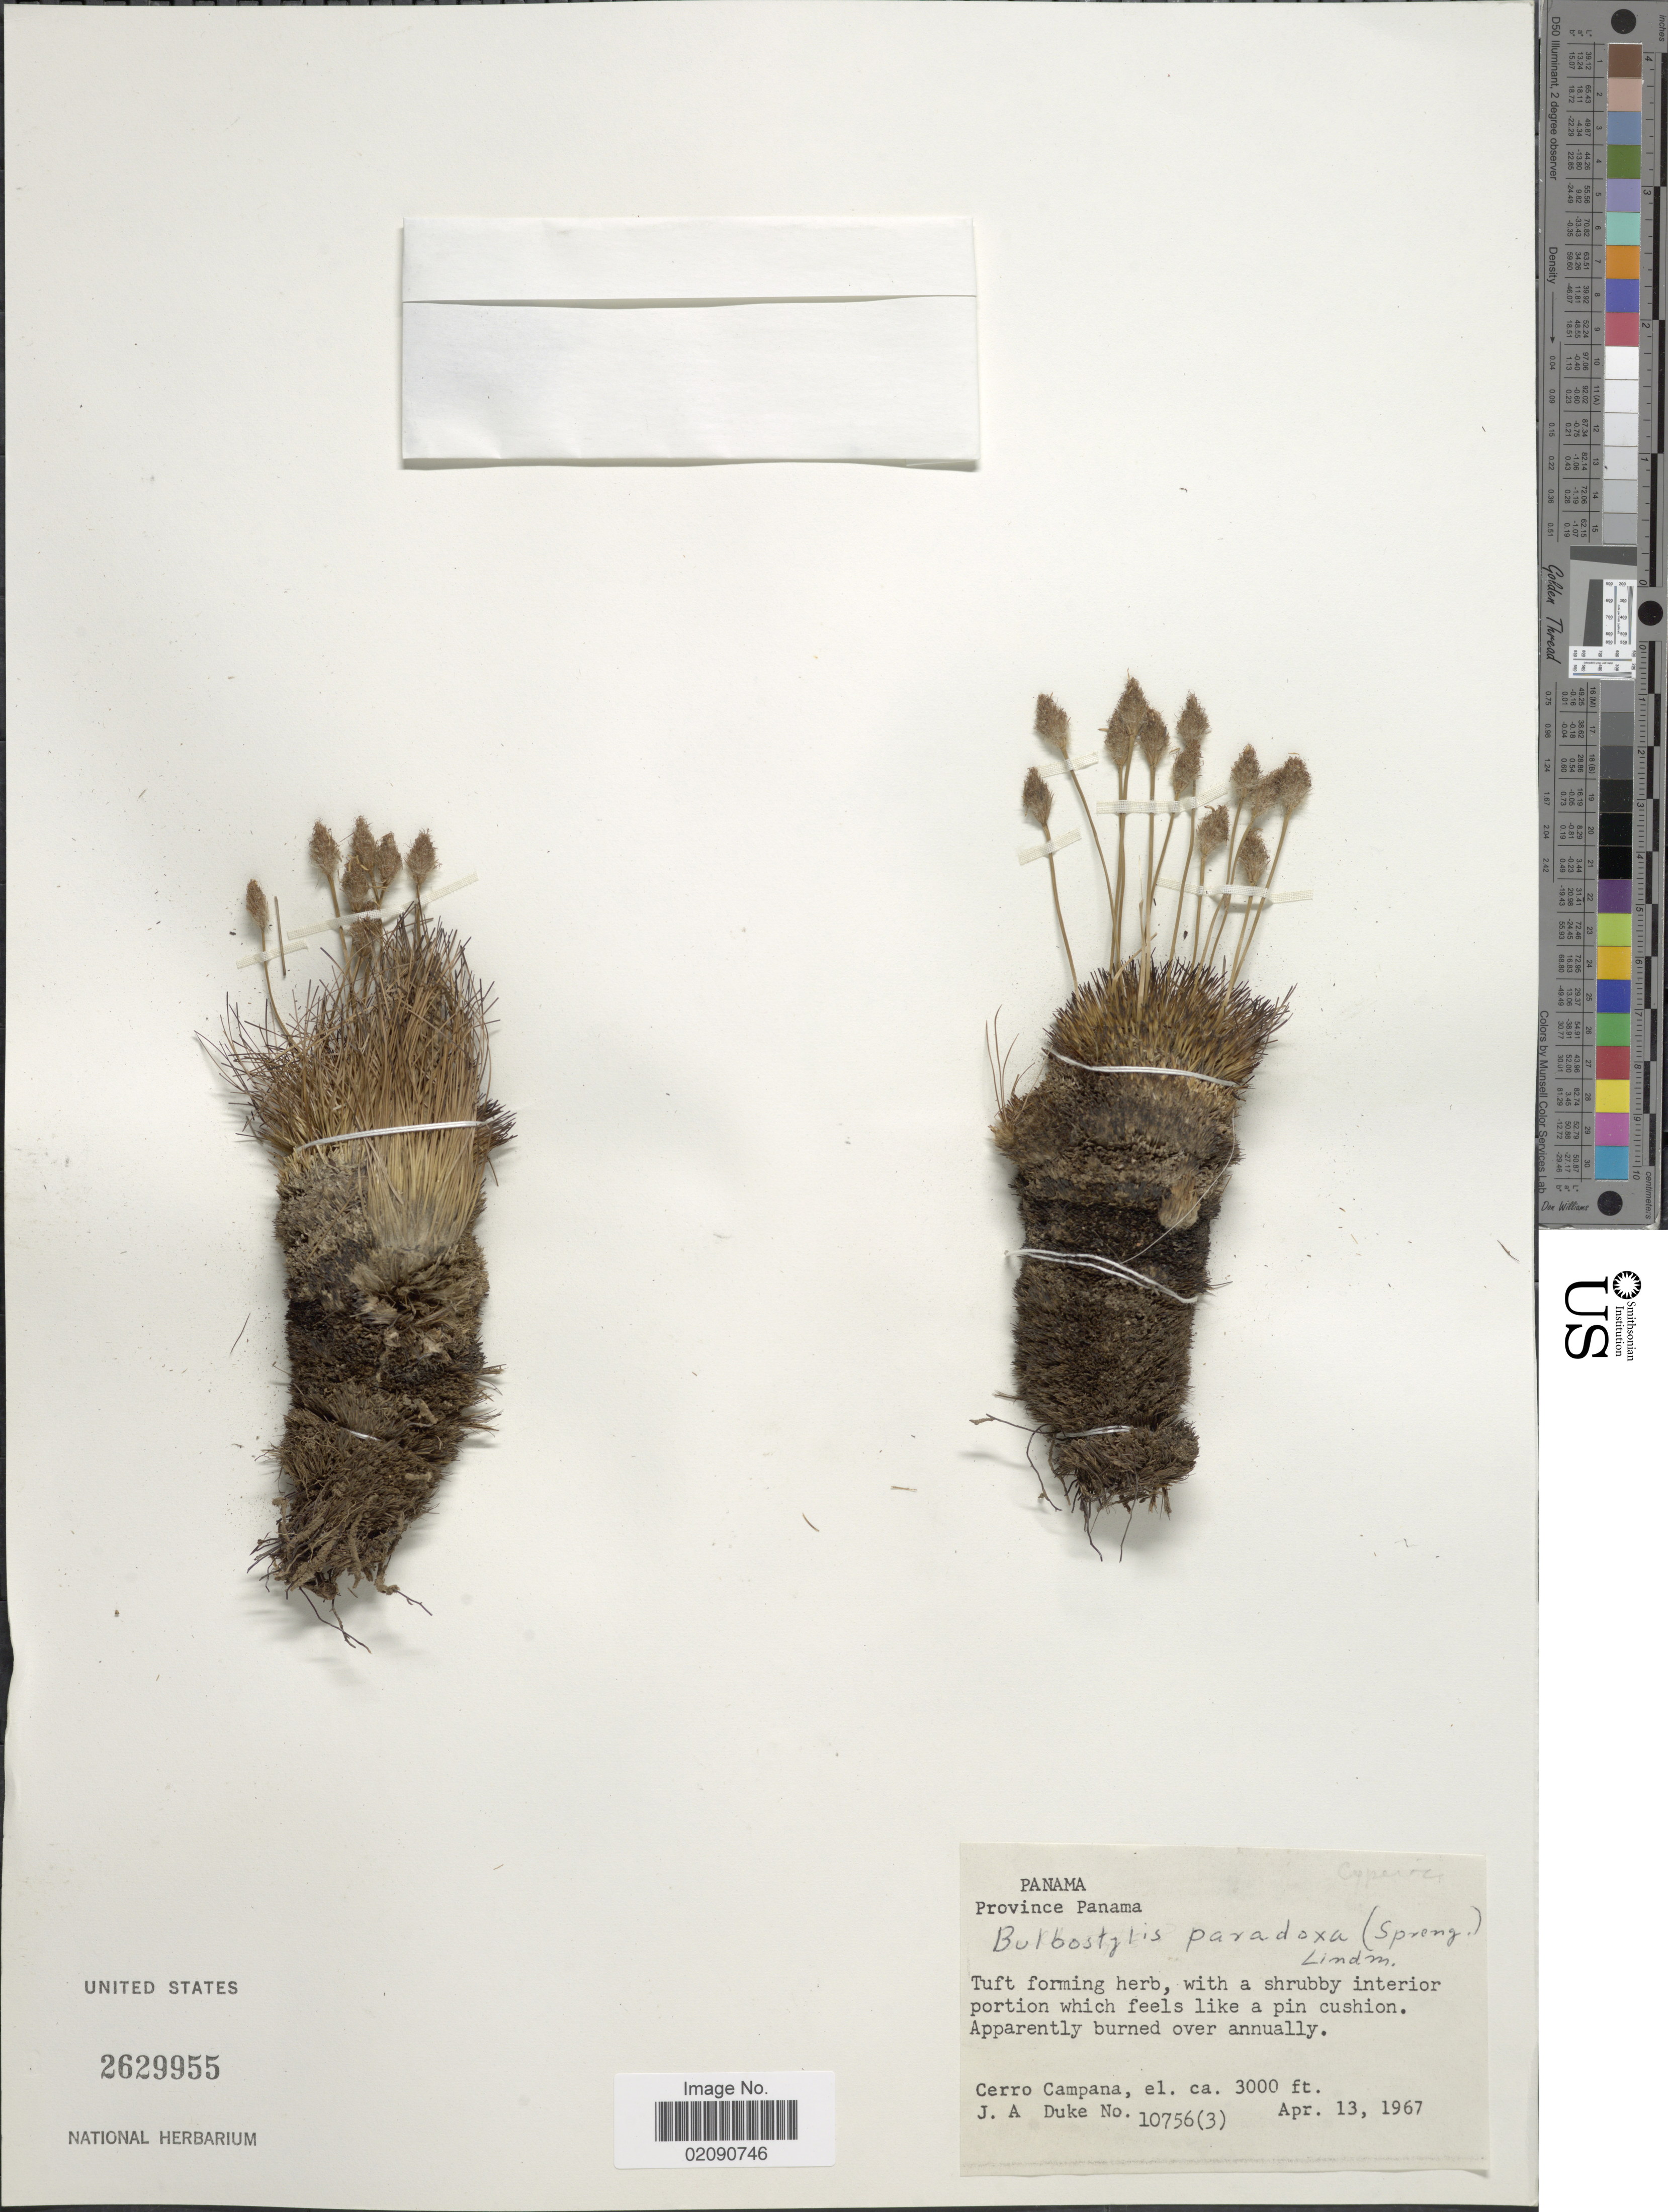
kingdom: Plantae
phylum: Tracheophyta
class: Liliopsida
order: Poales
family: Cyperaceae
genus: Bulbostylis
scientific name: Bulbostylis paradoxa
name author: (Spreng.) Lindm.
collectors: J. A. Duke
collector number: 10756 (3)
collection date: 1967-04-13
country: Panama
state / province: Panamá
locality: Province Panama. Cerro Campana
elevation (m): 914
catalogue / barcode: US 2629955